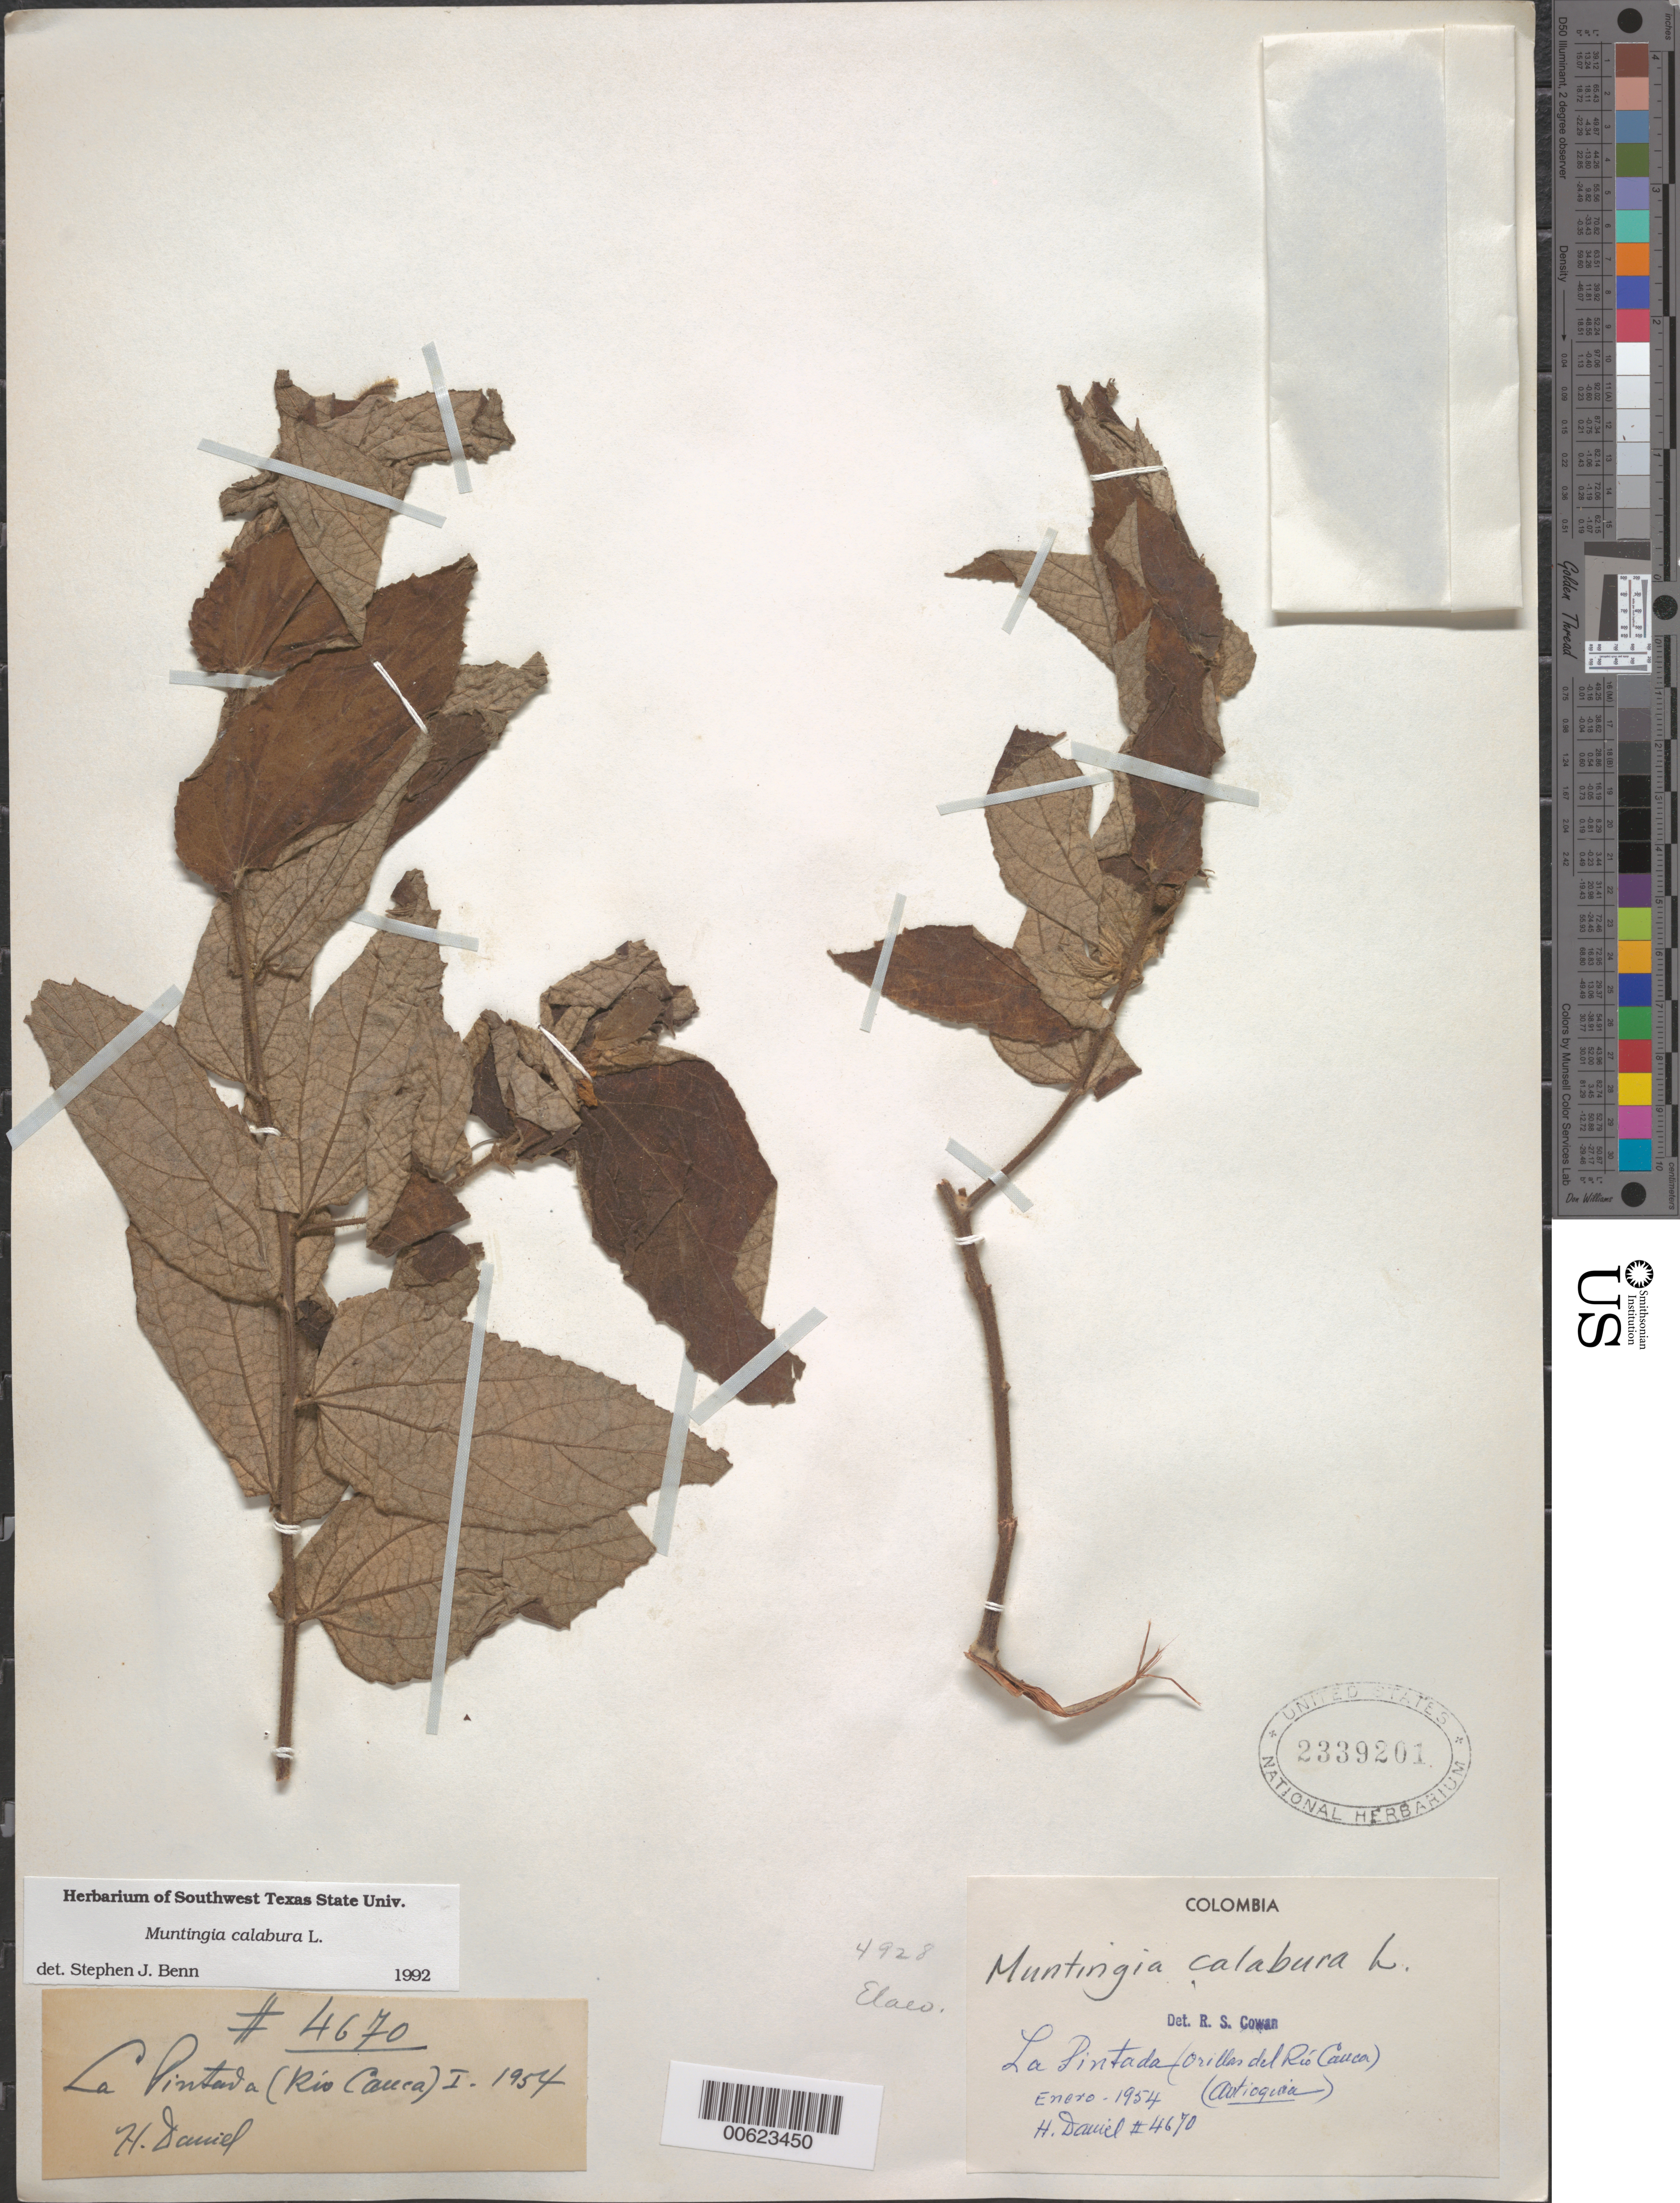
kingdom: Plantae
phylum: Tracheophyta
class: Magnoliopsida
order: Malvales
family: Muntingiaceae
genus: Muntingia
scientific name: Muntingia calabura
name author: L.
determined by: Benn, S. J.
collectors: H. Daniel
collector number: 4670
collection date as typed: Jan 1954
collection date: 1954-01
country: Colombia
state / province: Antioquia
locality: La Pintada (Orilas del Río Cauca)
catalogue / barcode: US 2339201